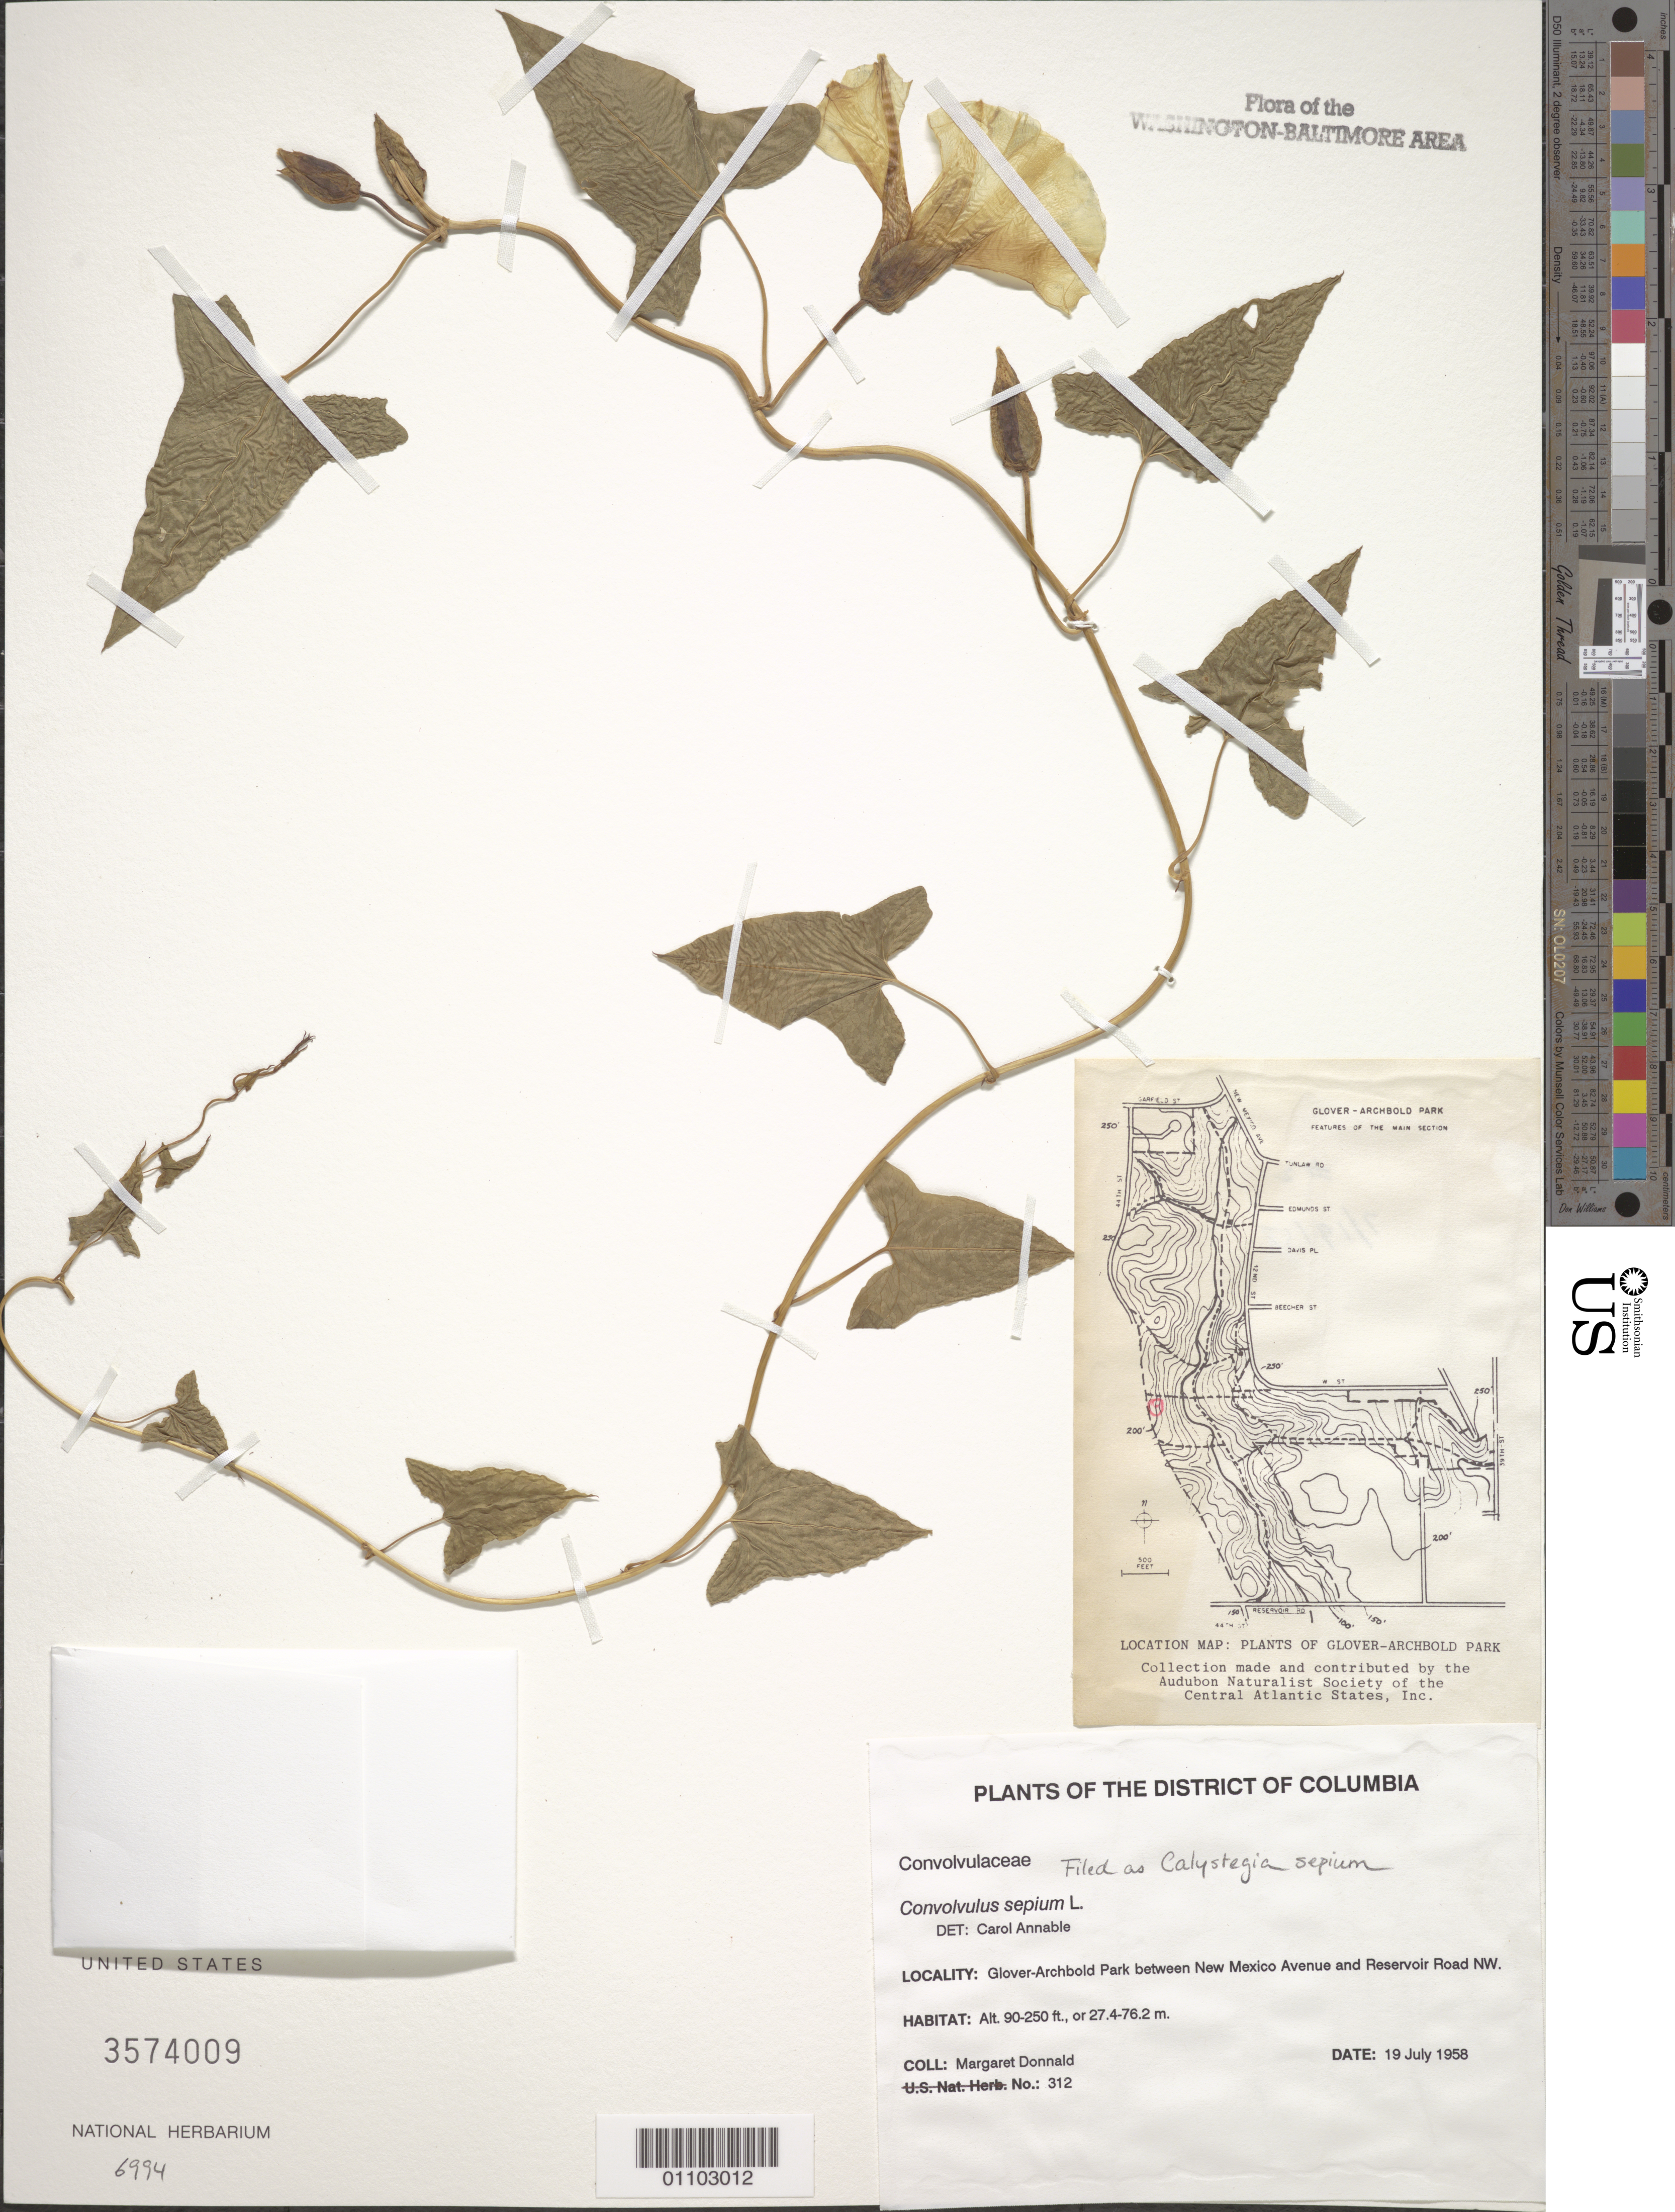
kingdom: Plantae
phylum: Tracheophyta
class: Magnoliopsida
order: Solanales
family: Convolvulaceae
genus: Calystegia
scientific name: Calystegia sepium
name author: (L.) R. Br.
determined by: Annable, C. R.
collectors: M. Donnald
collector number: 312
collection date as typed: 19 July 1958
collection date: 1958-07-19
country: United States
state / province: District of Columbia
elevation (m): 27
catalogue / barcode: US 3574009